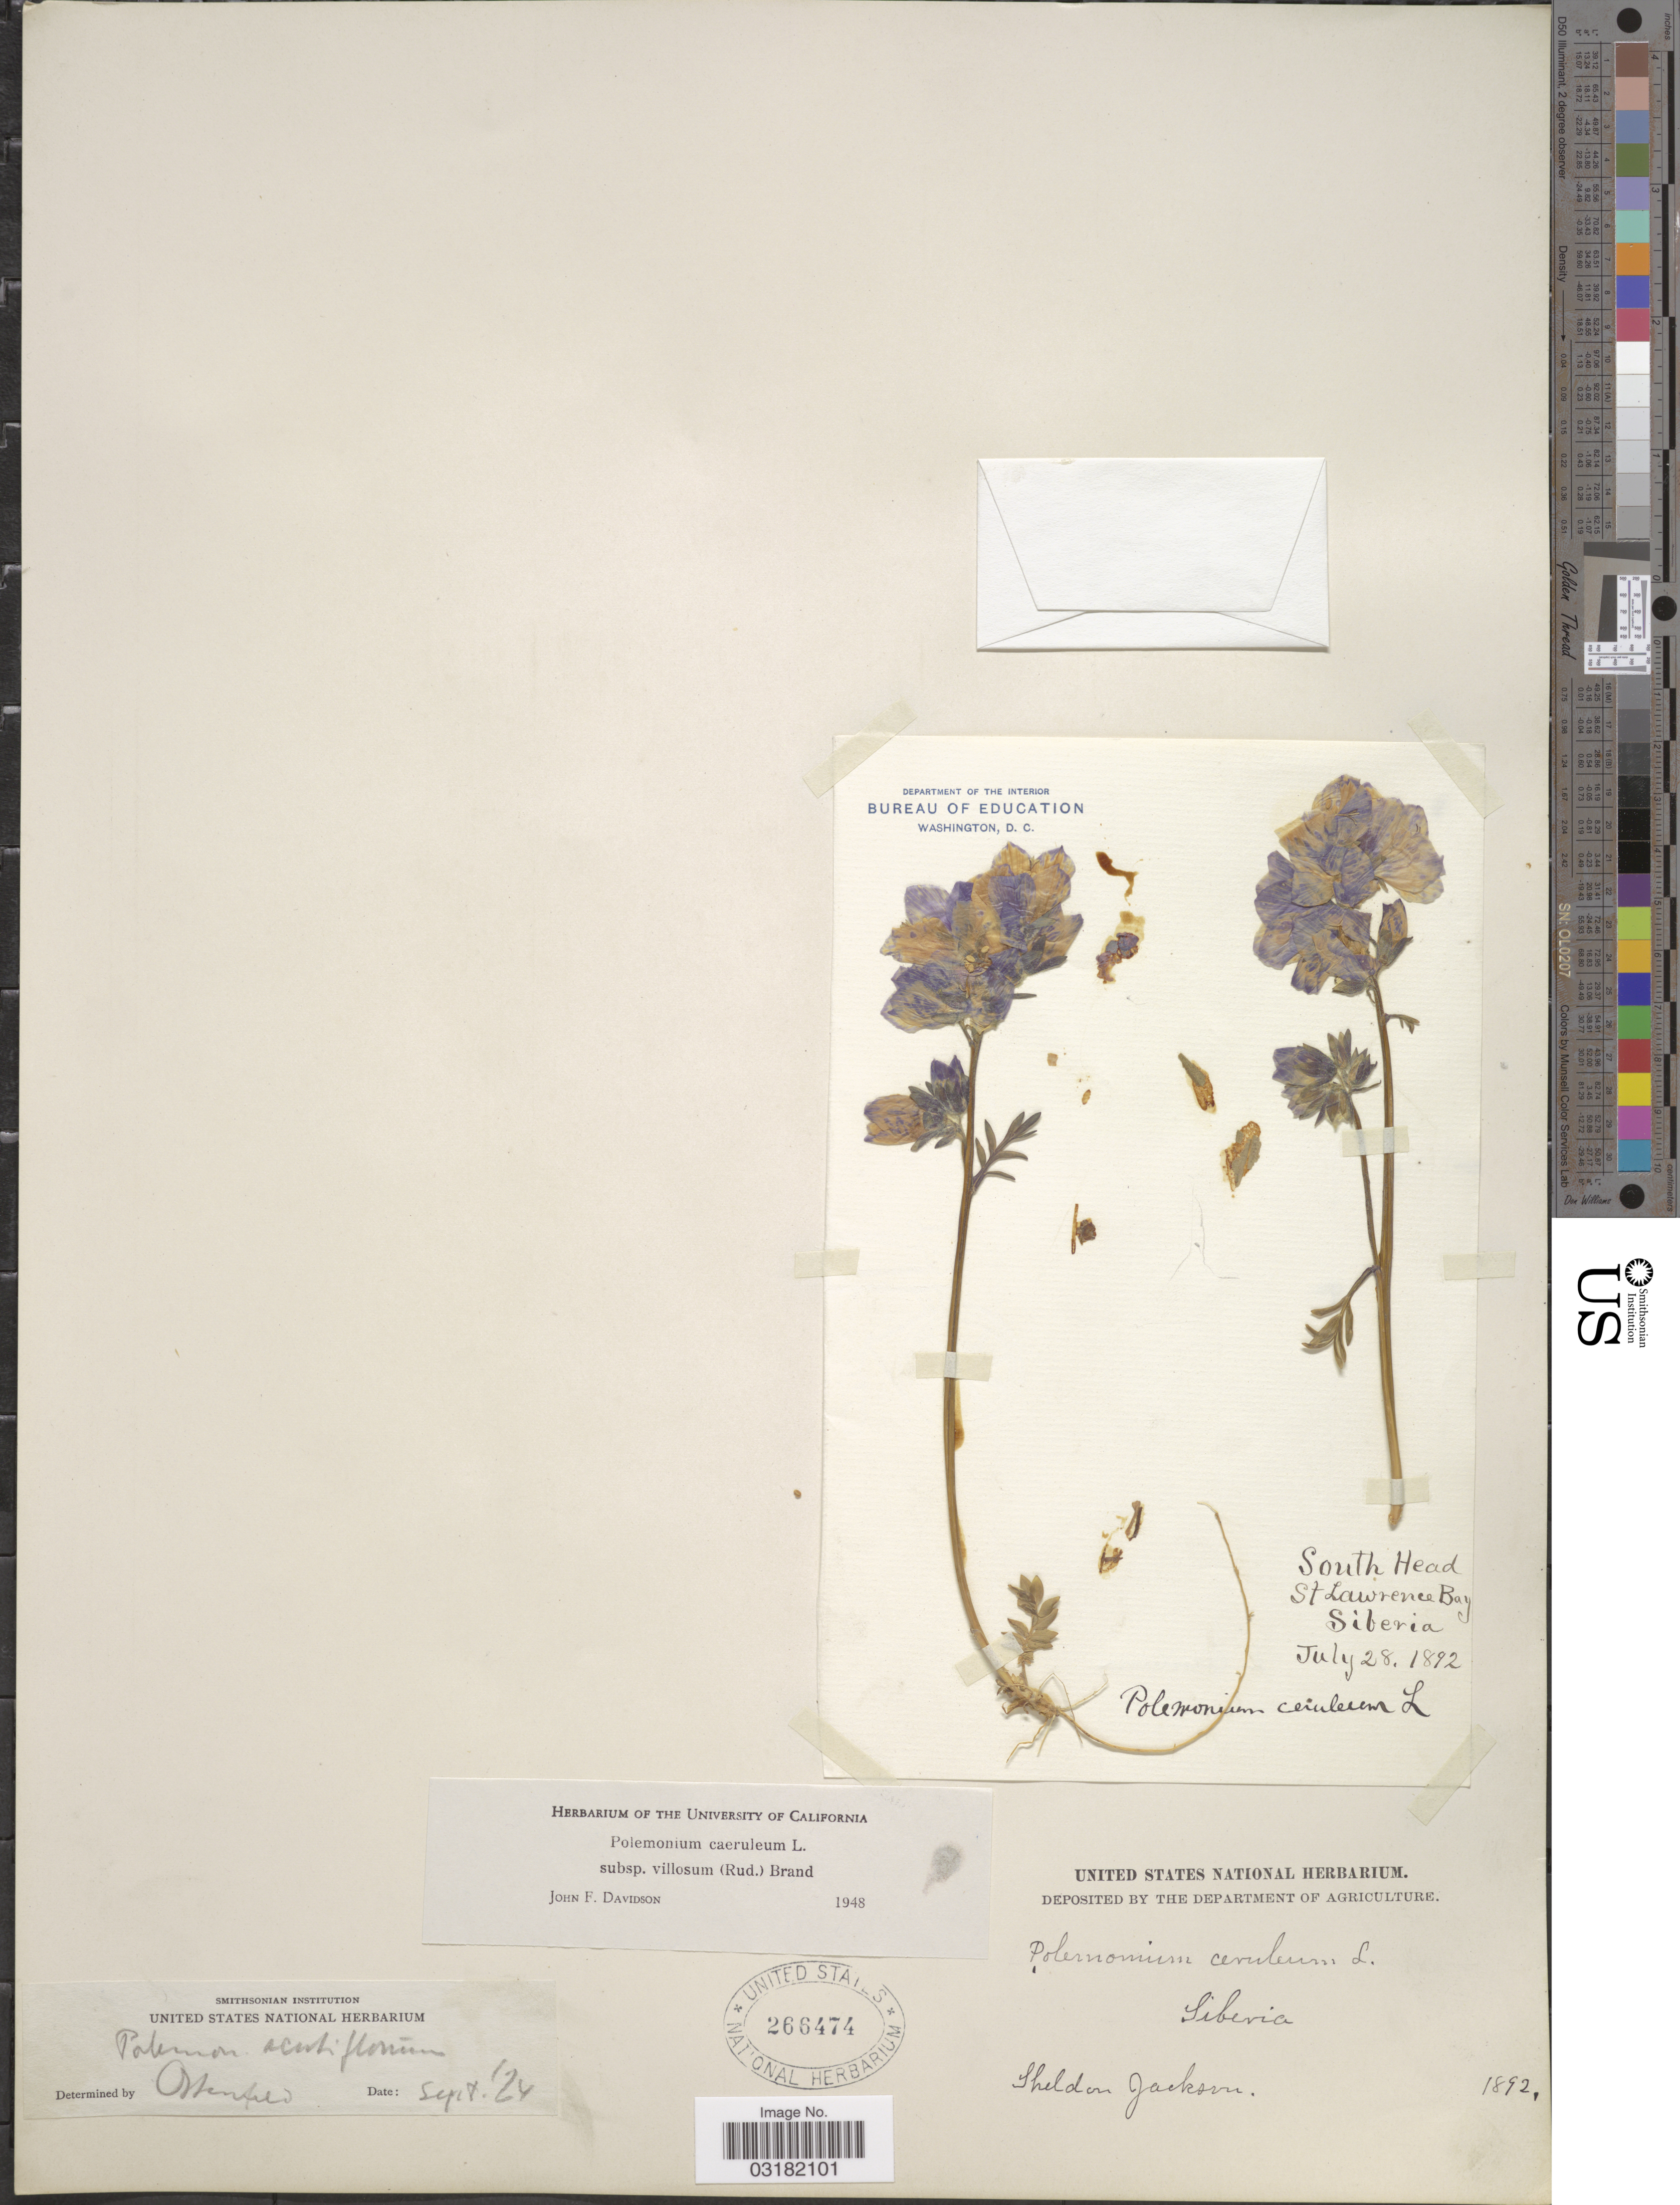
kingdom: Plantae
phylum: Tracheophyta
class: Magnoliopsida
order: Ericales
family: Polemoniaceae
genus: Polemonium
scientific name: Polemonium caeruleum subsp. villosum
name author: (Rudolph ex Georgi) Brand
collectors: S. Jackson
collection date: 1892-07-28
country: Russian Federation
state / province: Chukotka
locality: South Head St Lawrence Bay. Siberia.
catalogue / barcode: US 266474